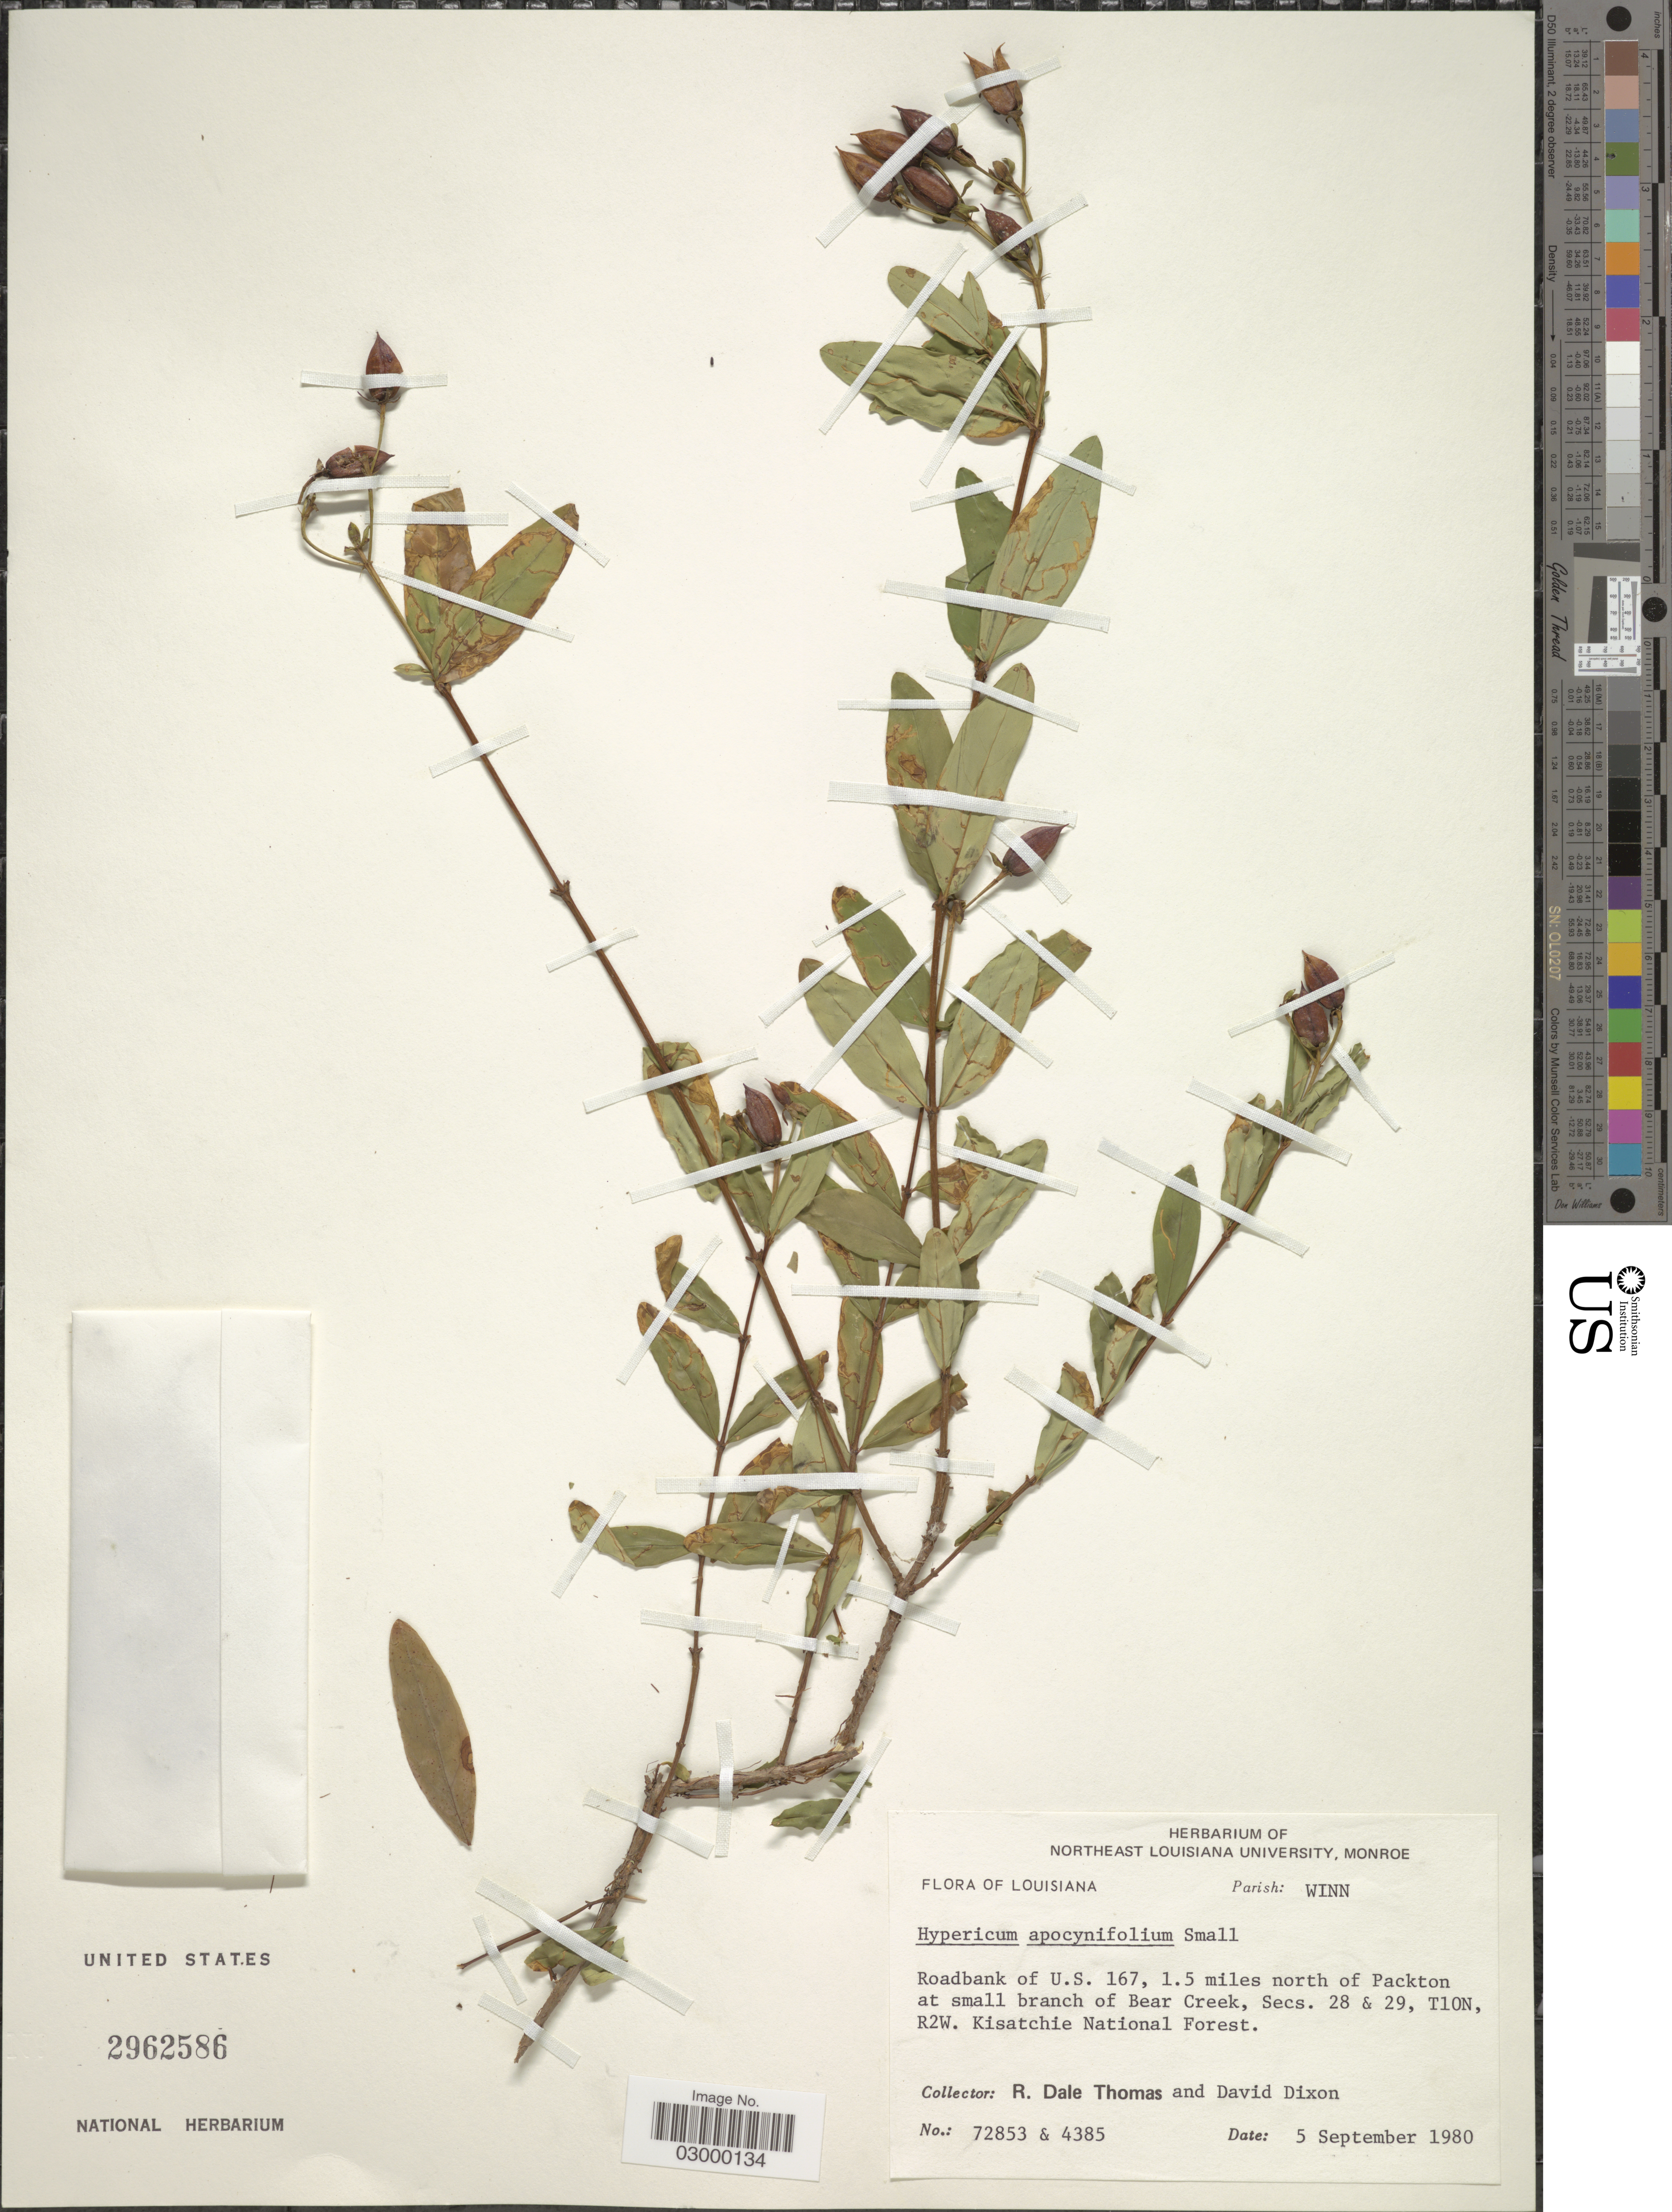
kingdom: Plantae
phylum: Tracheophyta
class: Magnoliopsida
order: Malpighiales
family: Hypericaceae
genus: Hypericum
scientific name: Hypericum apocynifolium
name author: Small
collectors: R. Thomas & D. Dixon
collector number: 72853/4385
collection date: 1980-09-05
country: United States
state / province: Louisiana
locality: Parish: Winn, Roadbank of U.S. 167, 1.5 miles north of Packton at small branch of Bear Creek, Secs. 28 & 29, T10N, R2W, Kisatchie National Forest.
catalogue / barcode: US 2962586